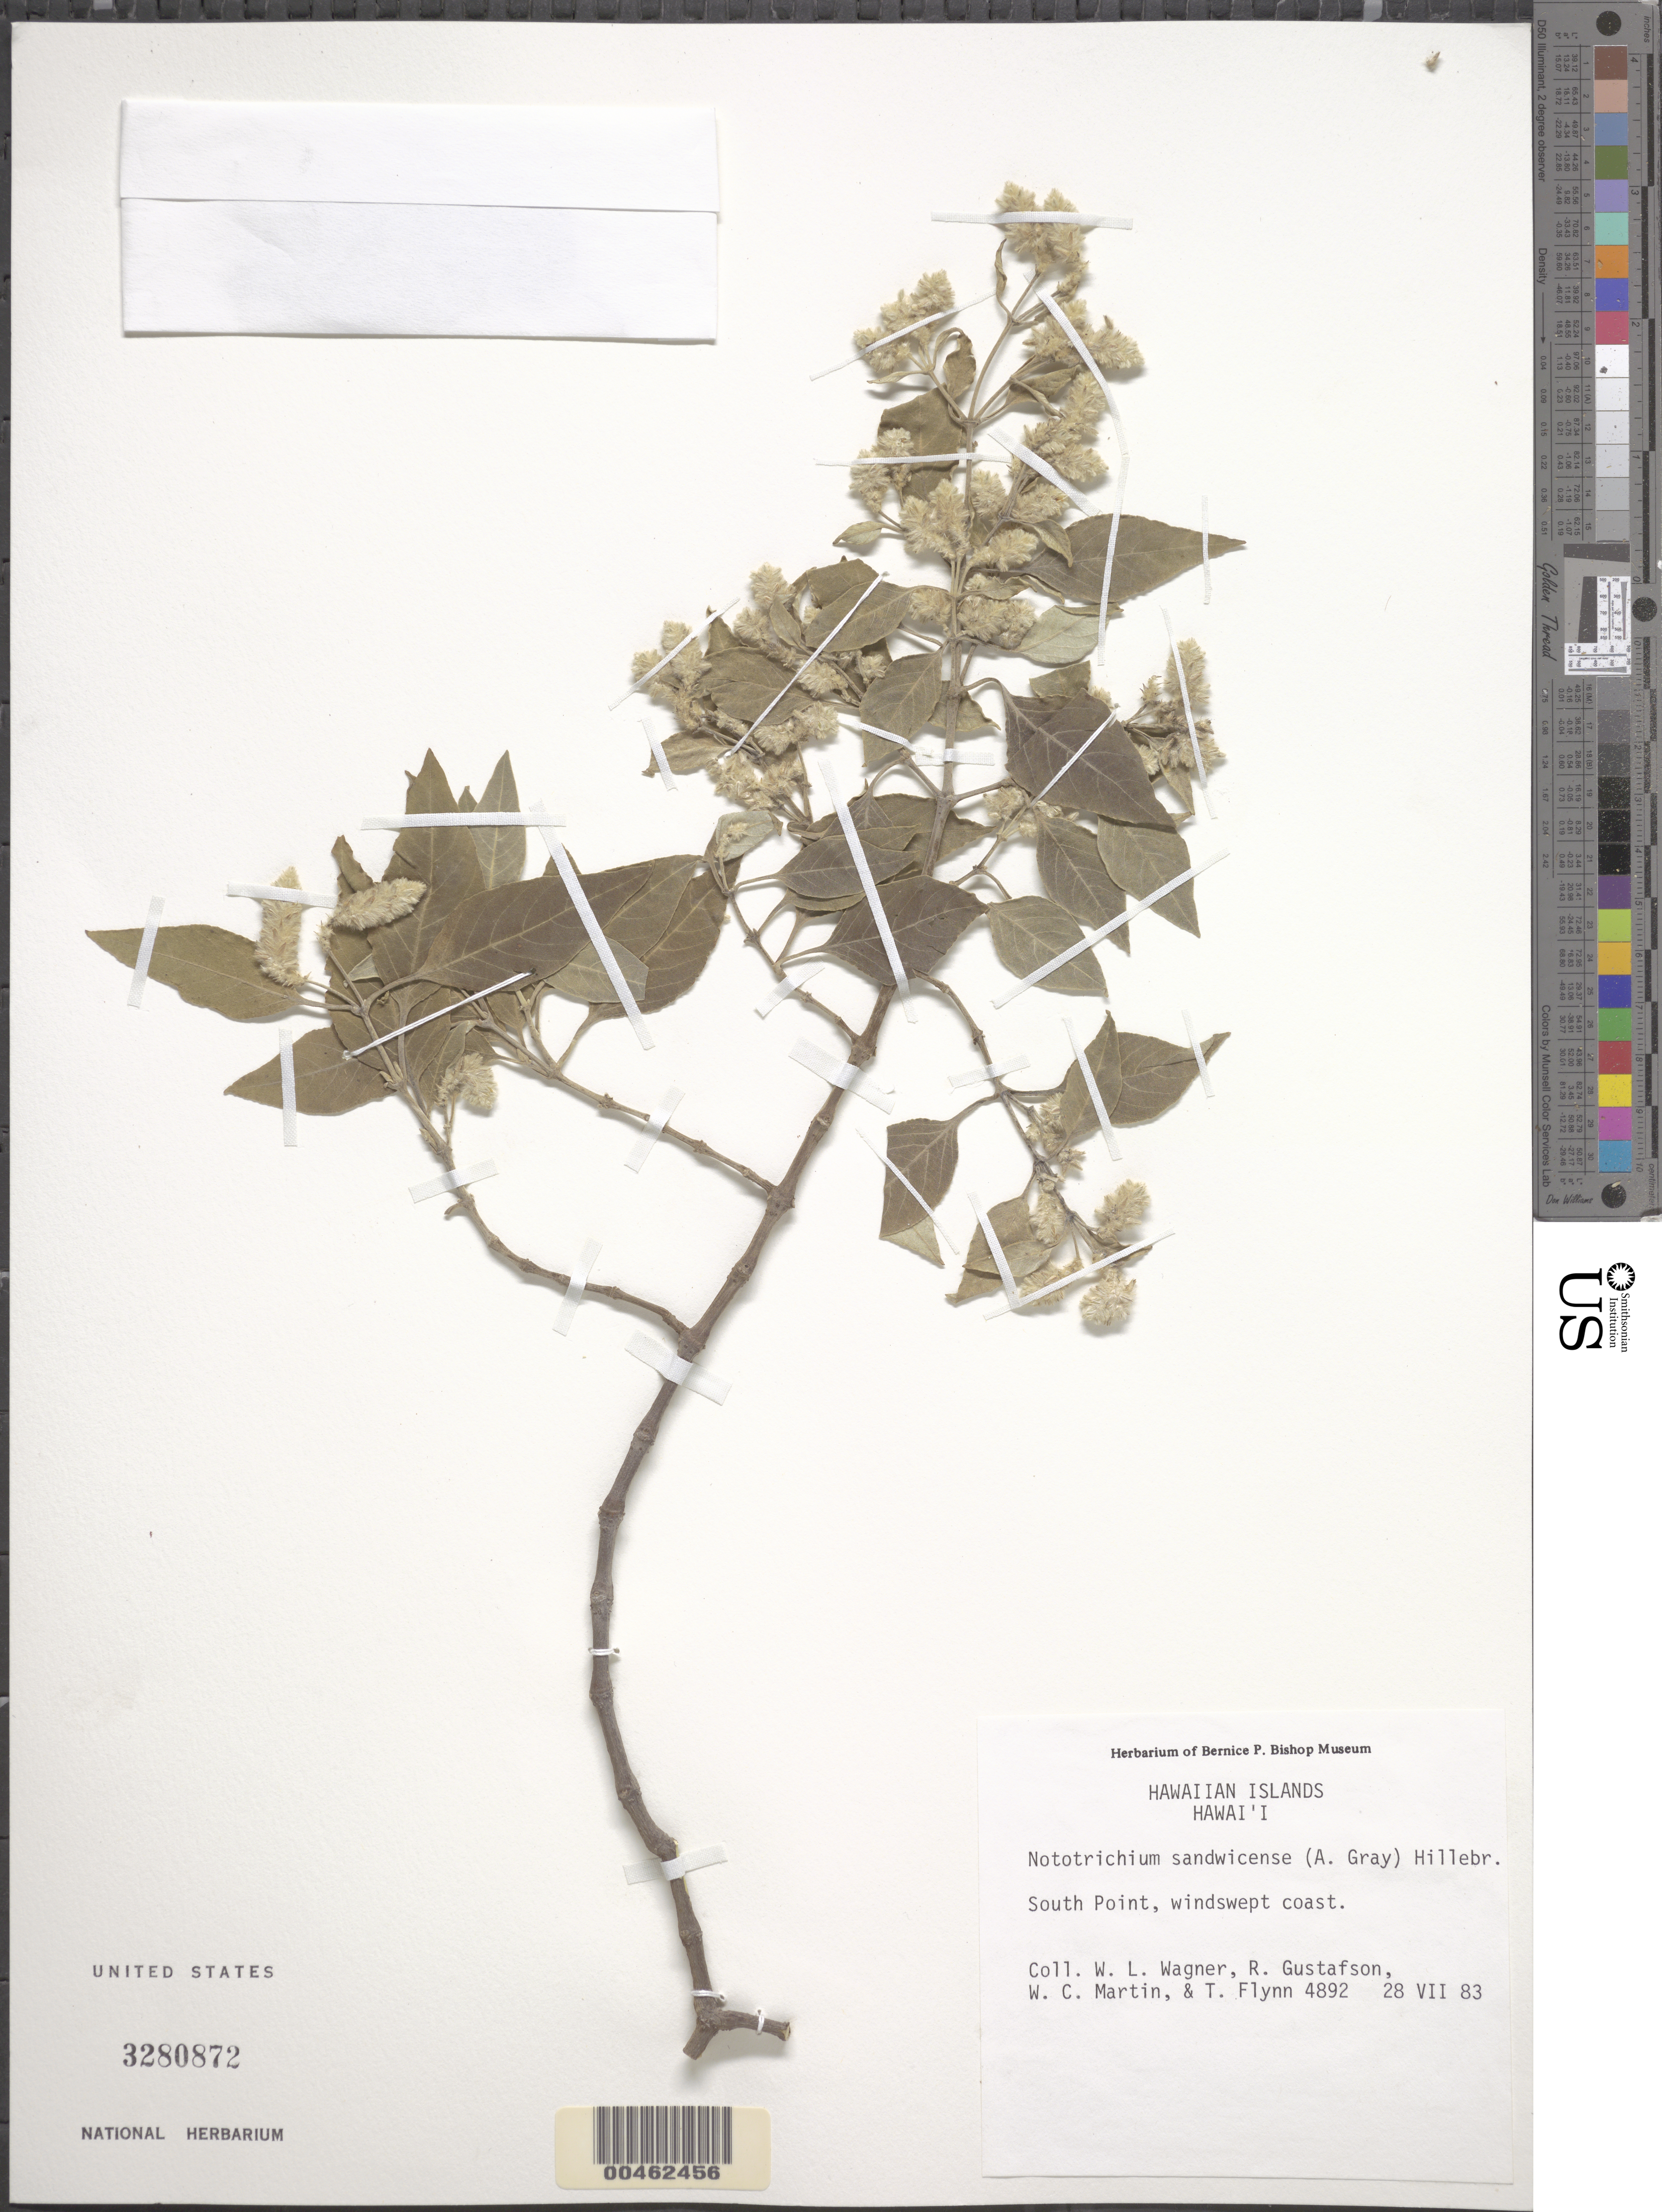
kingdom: Plantae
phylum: Tracheophyta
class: Magnoliopsida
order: Caryophyllales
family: Amaranthaceae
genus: Achyranthes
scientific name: Achyranthes sandwicensis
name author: (A. Gray) Di Vincenzo et al.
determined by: Wagner, W. L., (BOT), Smithsonian Institution - National Museum of Natural History (UNITED STATES)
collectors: W. L. Wagner, R. Gustafson, W. C. Martin & T. W. Flynn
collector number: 4892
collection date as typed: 28 Jul 1983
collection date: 1983-07-28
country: United States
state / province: Hawaii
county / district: Hawaii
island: Hawaii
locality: South Point,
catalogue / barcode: US 3280872